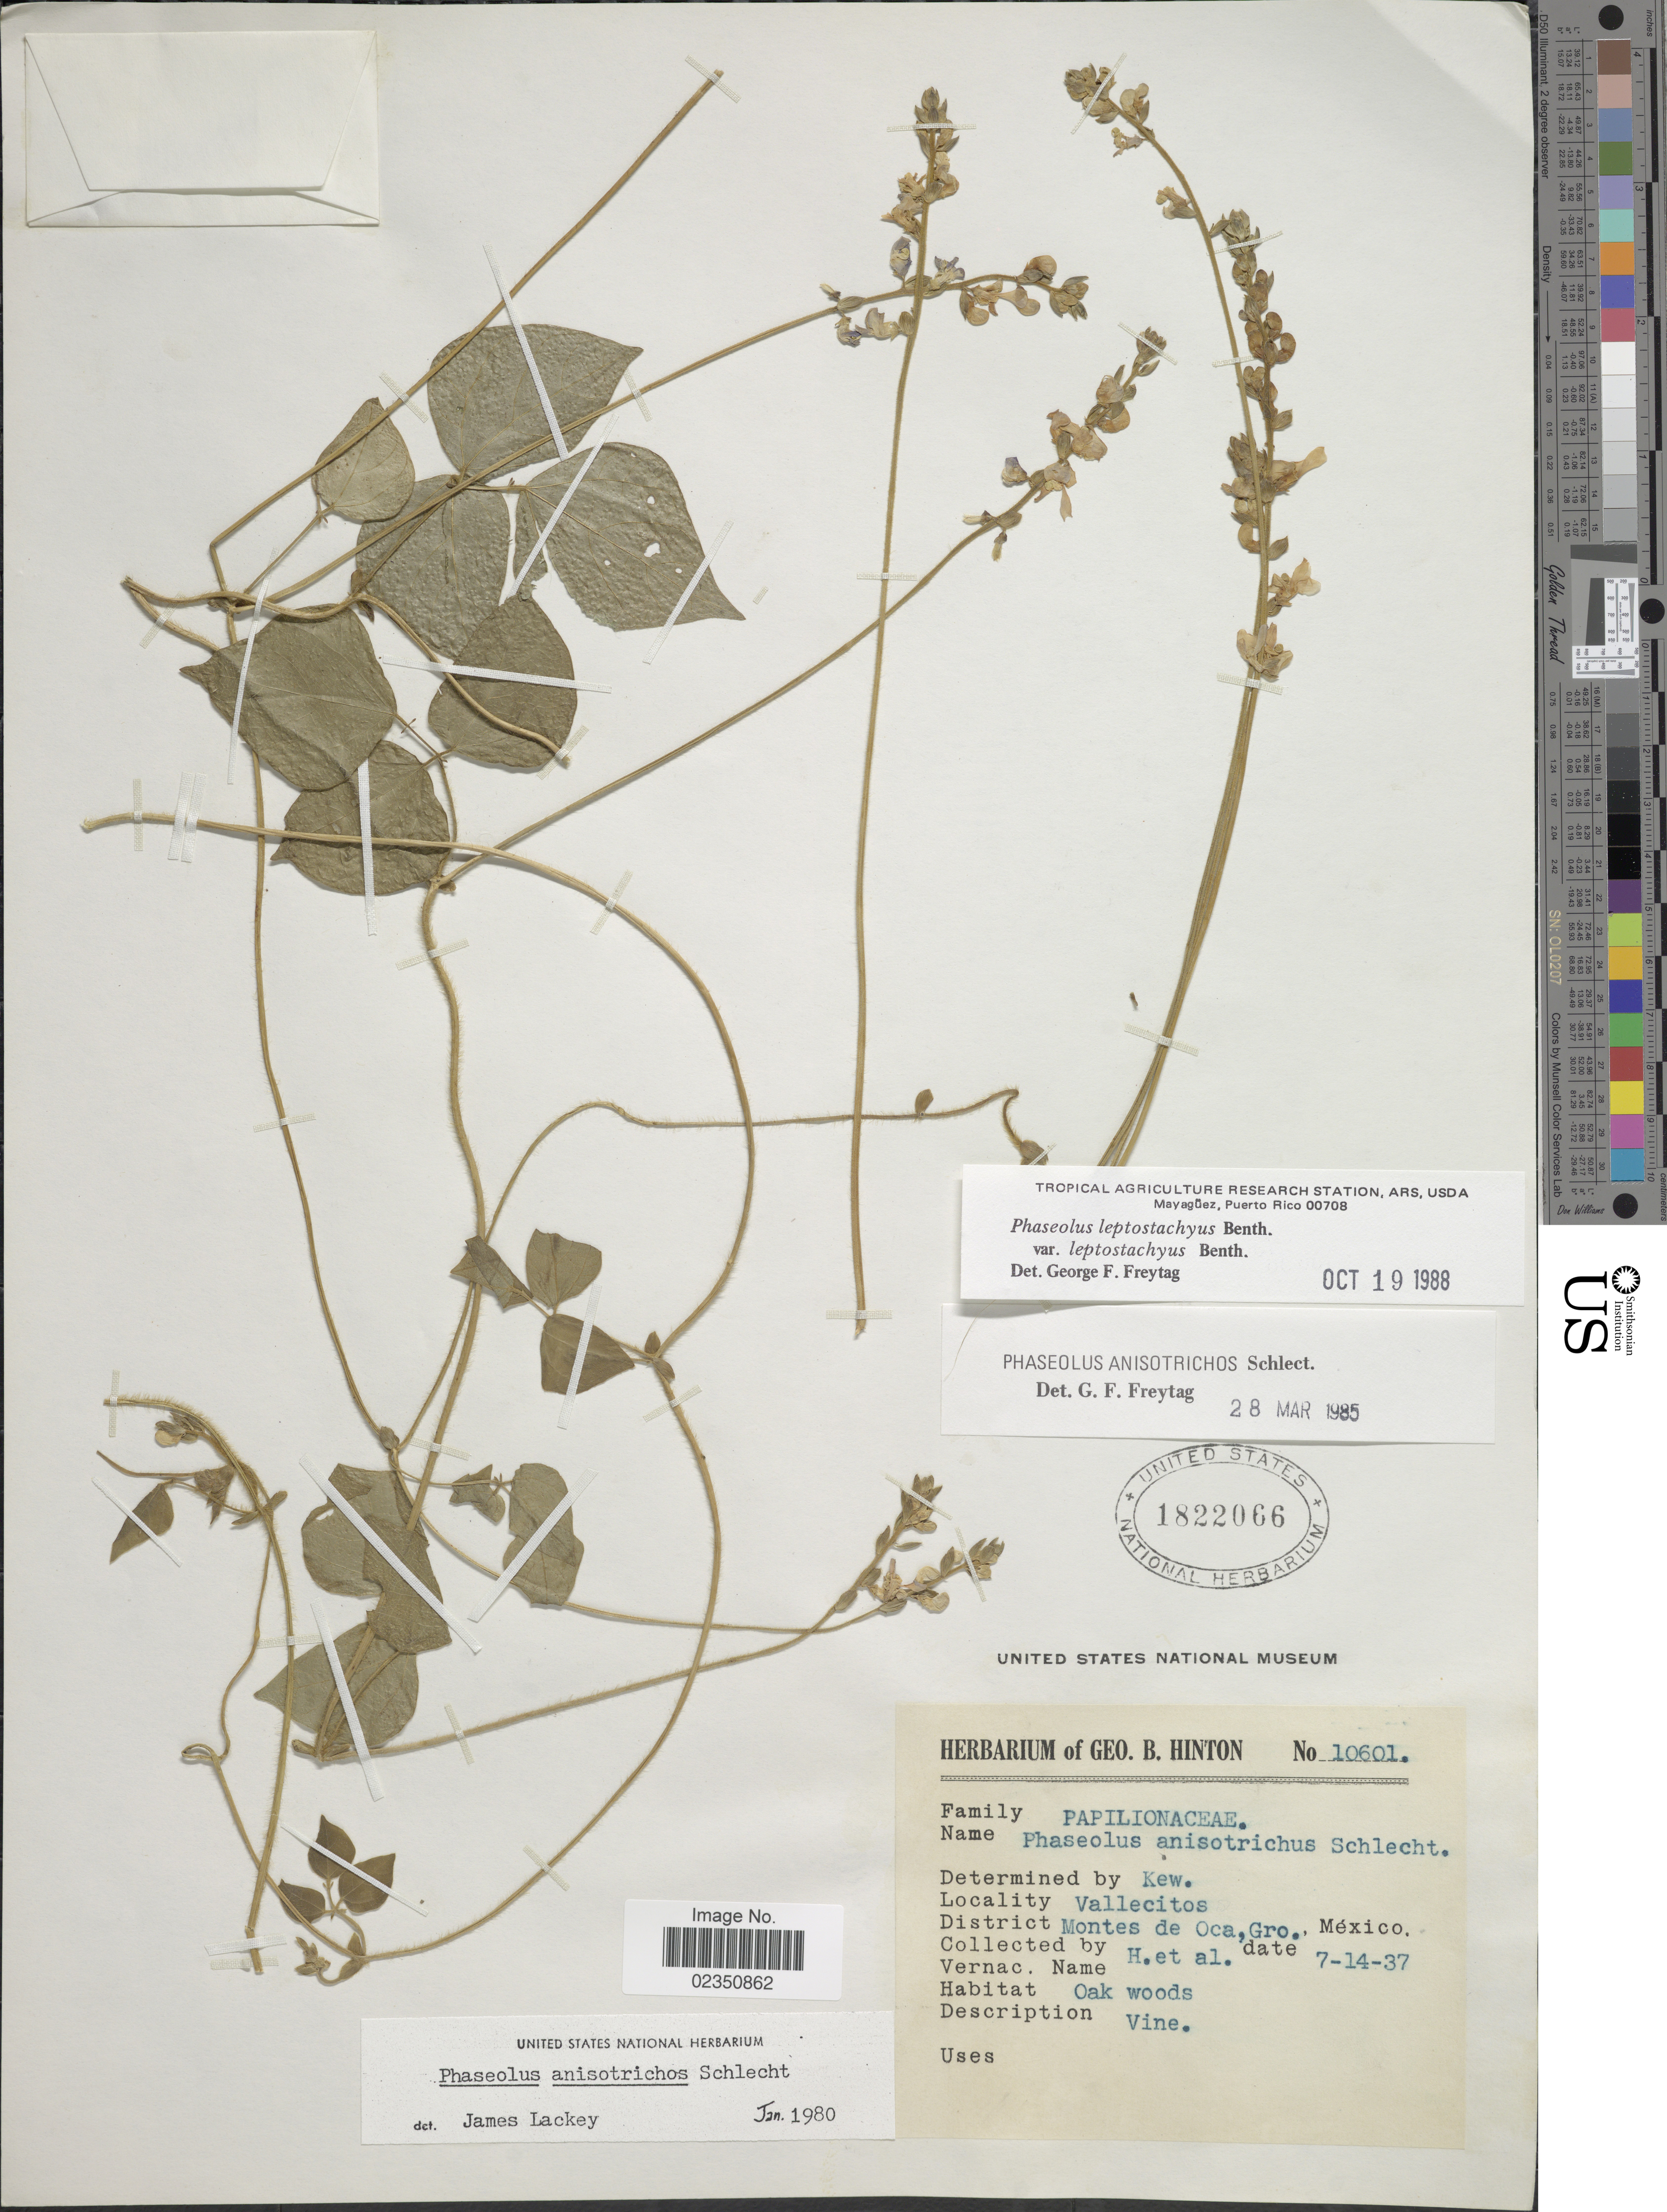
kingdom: Plantae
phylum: Tracheophyta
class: Magnoliopsida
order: Fabales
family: Fabaceae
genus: Phaseolus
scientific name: Phaseolus leptostachyus var. leptostachyus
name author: Benth.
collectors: G. B. Hinton & et al.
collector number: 10601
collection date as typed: Transcribed d/m/y: 14/7/37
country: Mexico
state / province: Guerrero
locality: Vallecios, District Montes de Oca, oak woods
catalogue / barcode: US 1822066